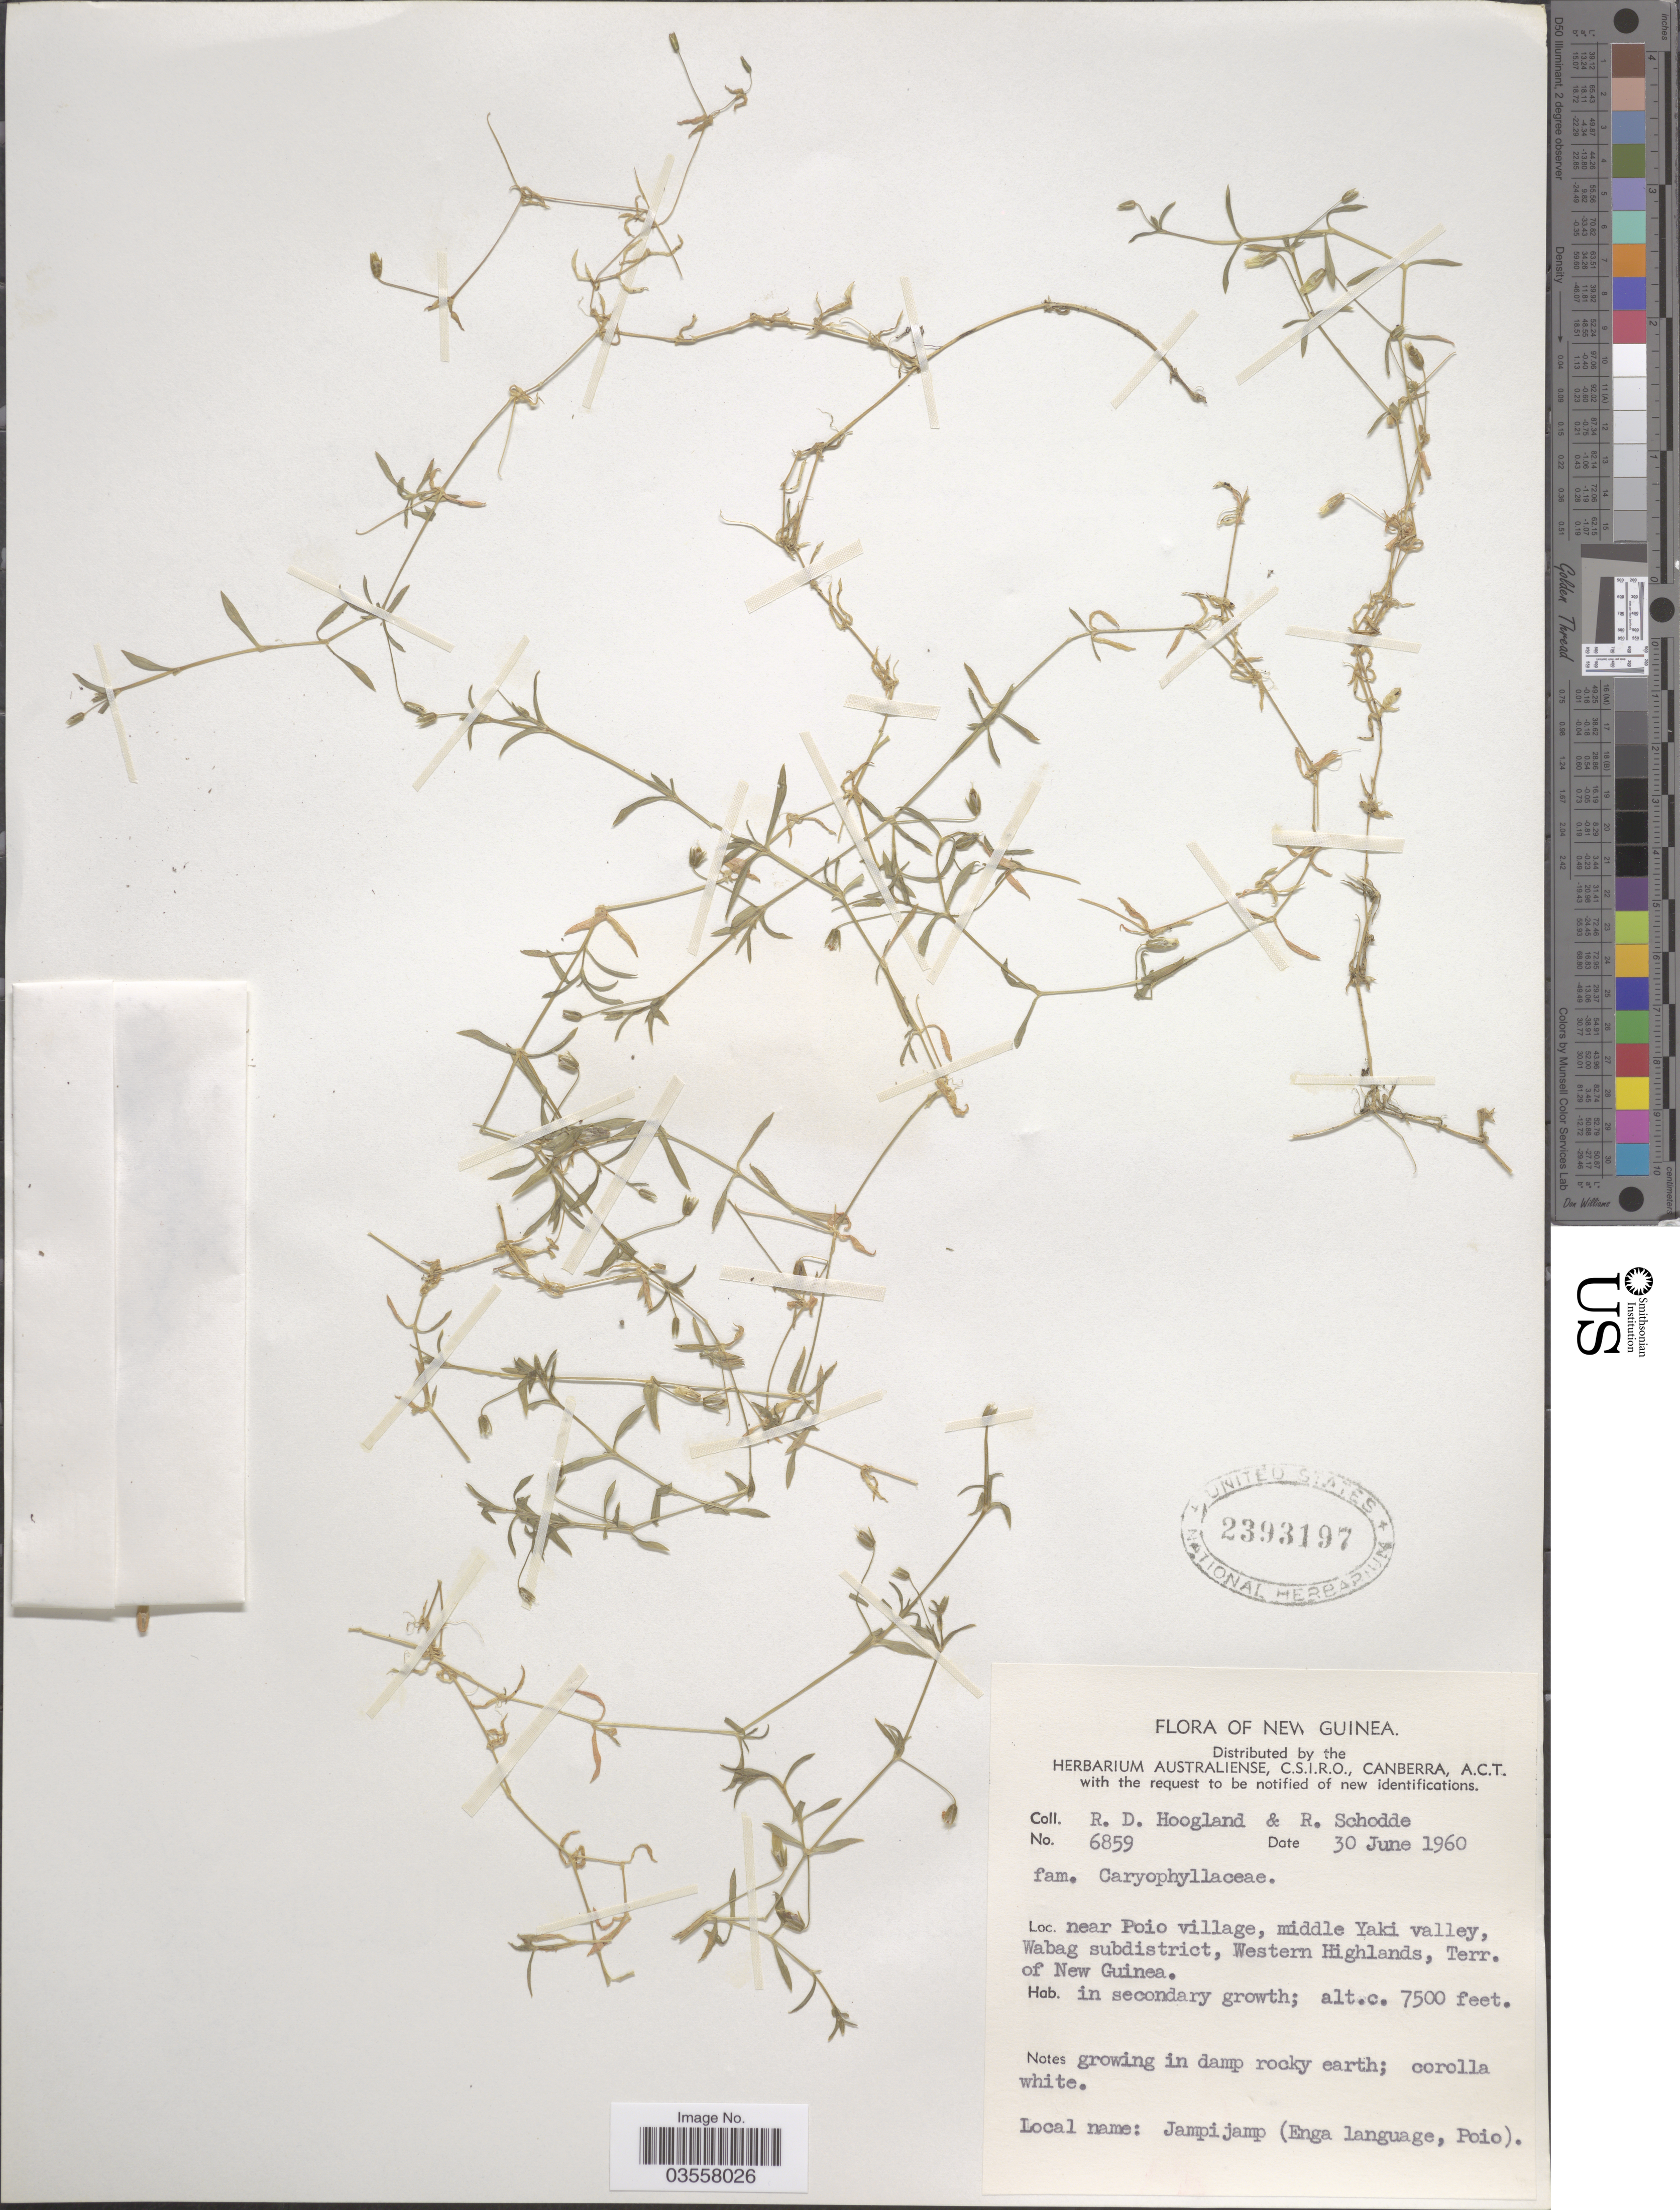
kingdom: Plantae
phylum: Tracheophyta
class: Magnoliopsida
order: Caryophyllales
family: Caryophyllaceae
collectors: R. D. Hoogland & R. Schodde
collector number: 6859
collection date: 1960-06-30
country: Papua New Guinea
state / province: Western Highlands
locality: New Guinea. Near Poio village, Middle Yaki valley, Wabag subdistrict, Terr. of New Guinea.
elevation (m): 2286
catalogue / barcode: US 2393197